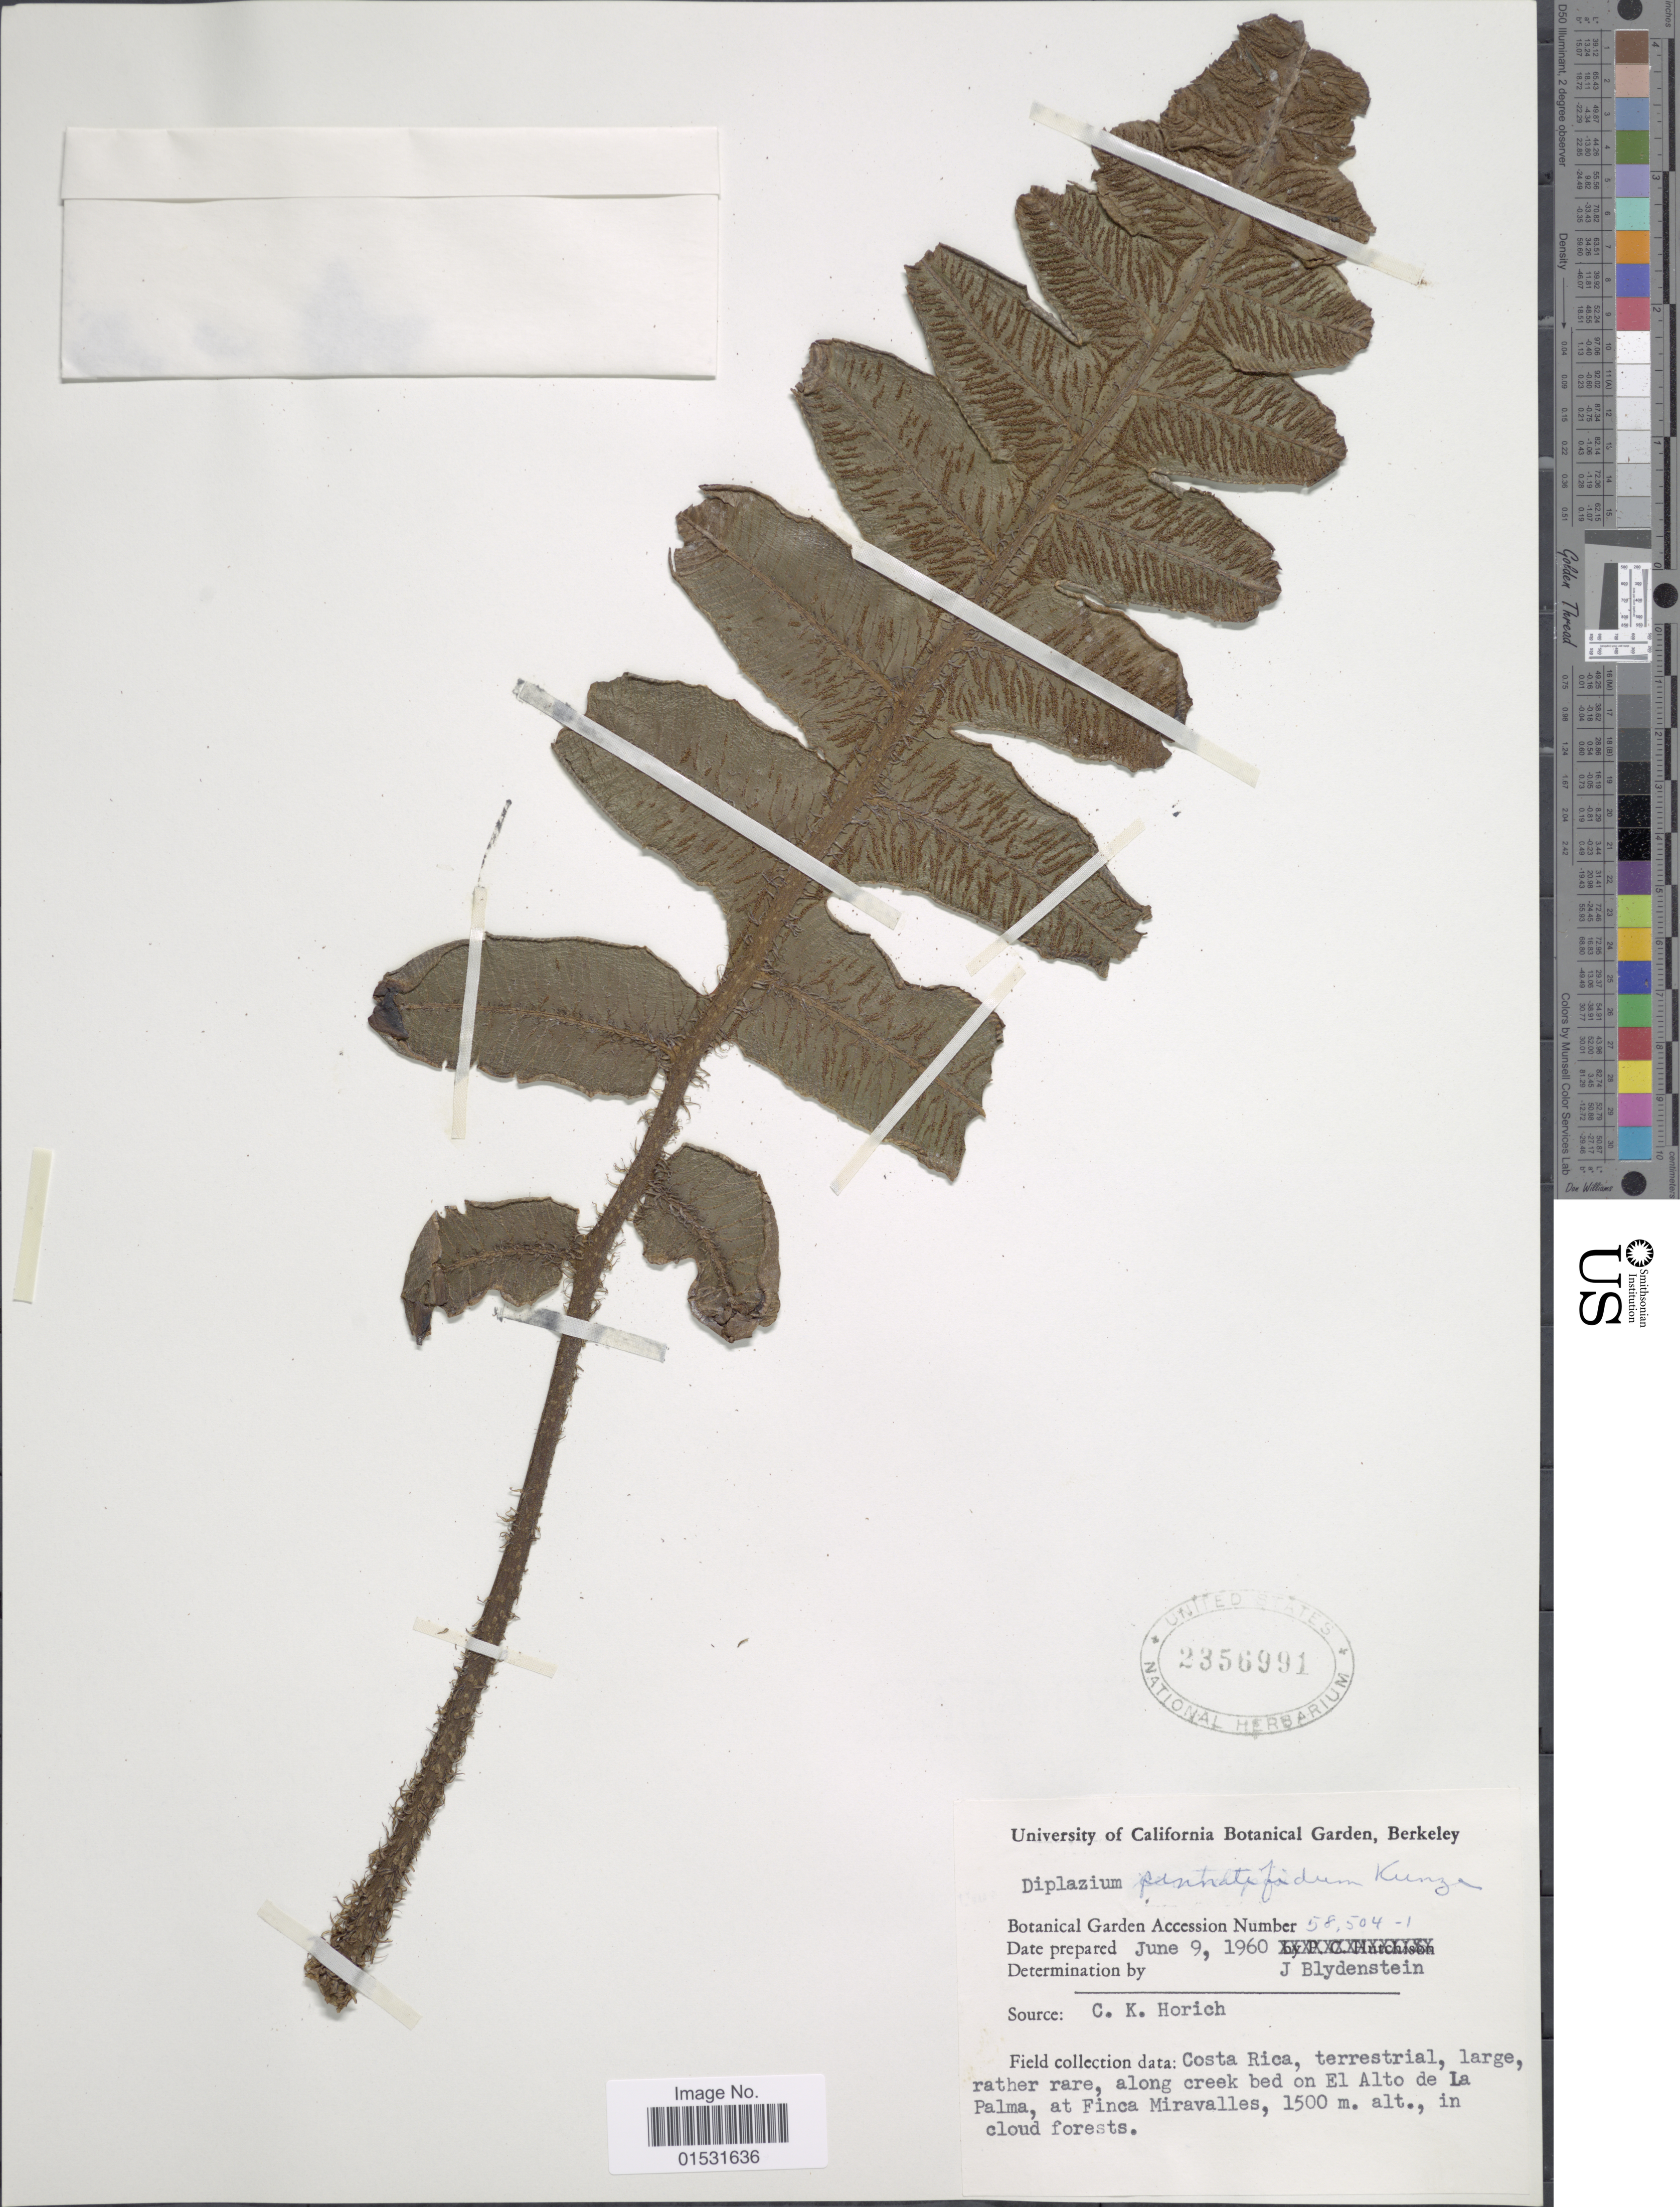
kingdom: Plantae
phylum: Tracheophyta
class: Polypodiopsida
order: Polypodiales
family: Athyriaceae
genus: Diplazium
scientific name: Diplazium pinnatifidum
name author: Kunze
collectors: J. Blydenstein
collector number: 58.504-1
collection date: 1960-06-09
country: United States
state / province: California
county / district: Alameda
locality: University of California Botanical Garden, Berkeley.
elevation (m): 1500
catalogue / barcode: US 2356991